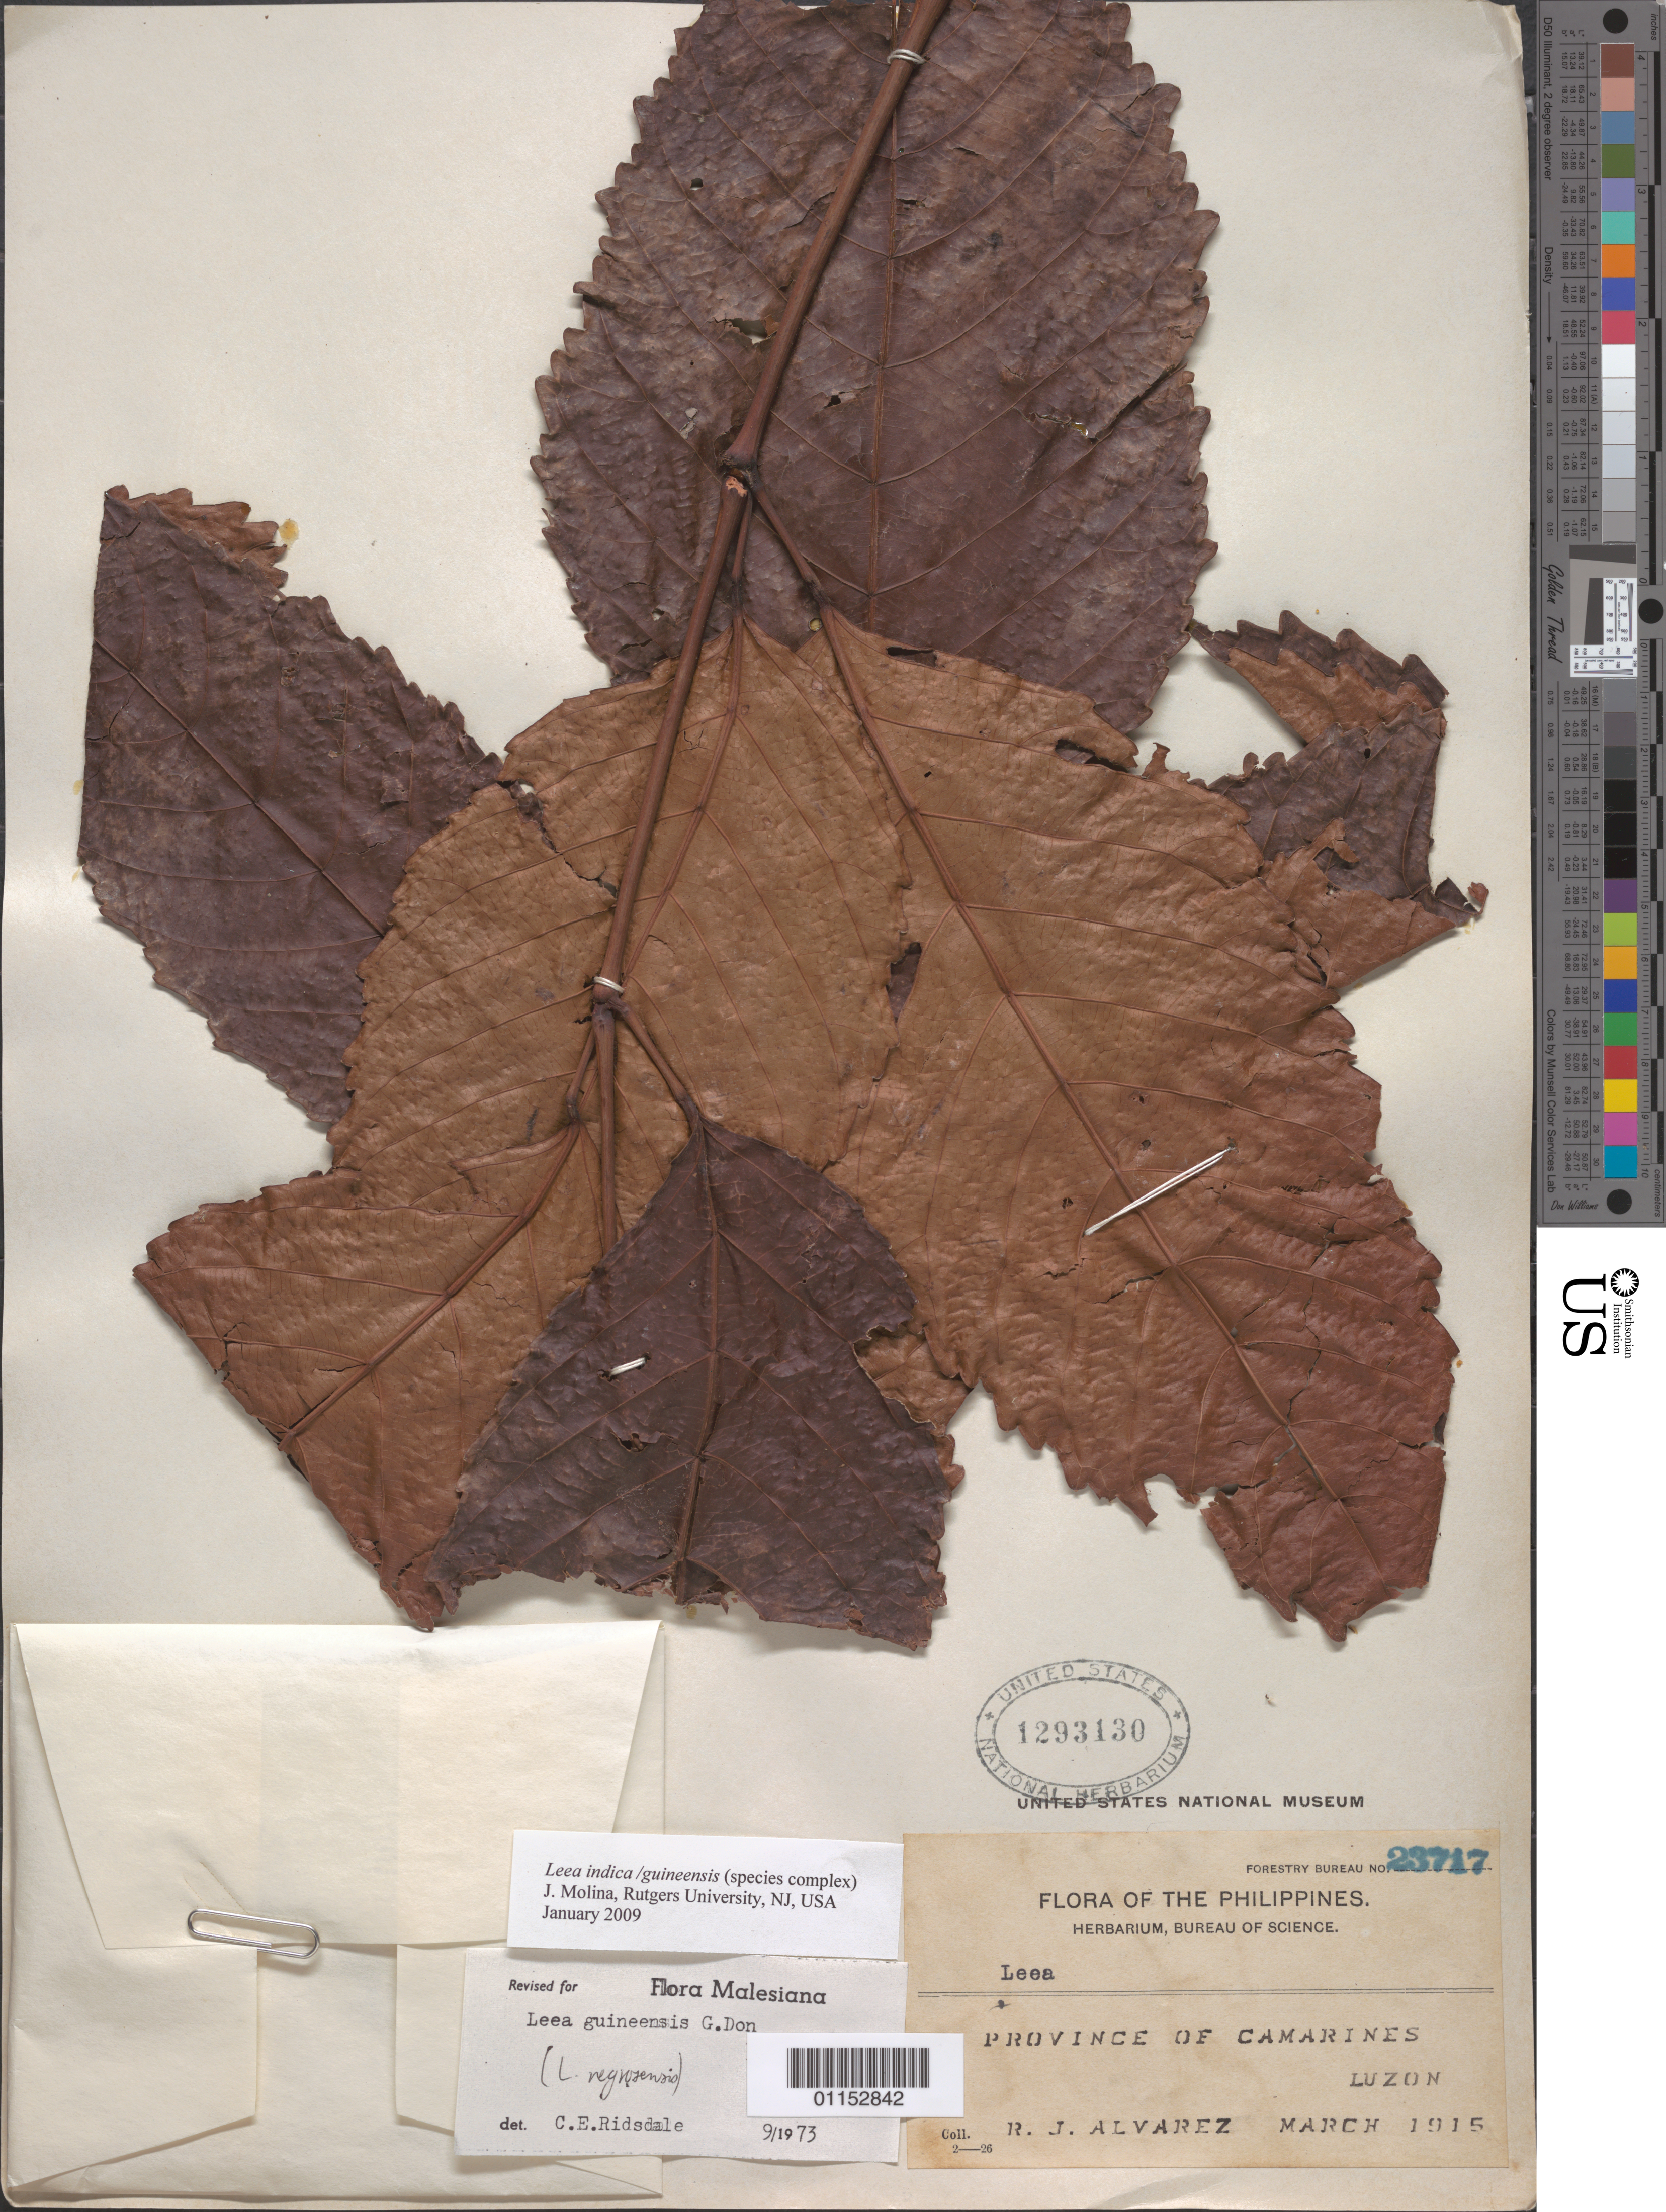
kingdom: Plantae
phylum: Tracheophyta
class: Magnoliopsida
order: Vitales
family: Vitaceae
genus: Leea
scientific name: Leea indica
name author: (Burm. f.) Merr.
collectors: R. Alvarez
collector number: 23717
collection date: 1915-03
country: Philippines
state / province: Bicol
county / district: Camarines Norte / Camarines Sur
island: Luzon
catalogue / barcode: US 1293130